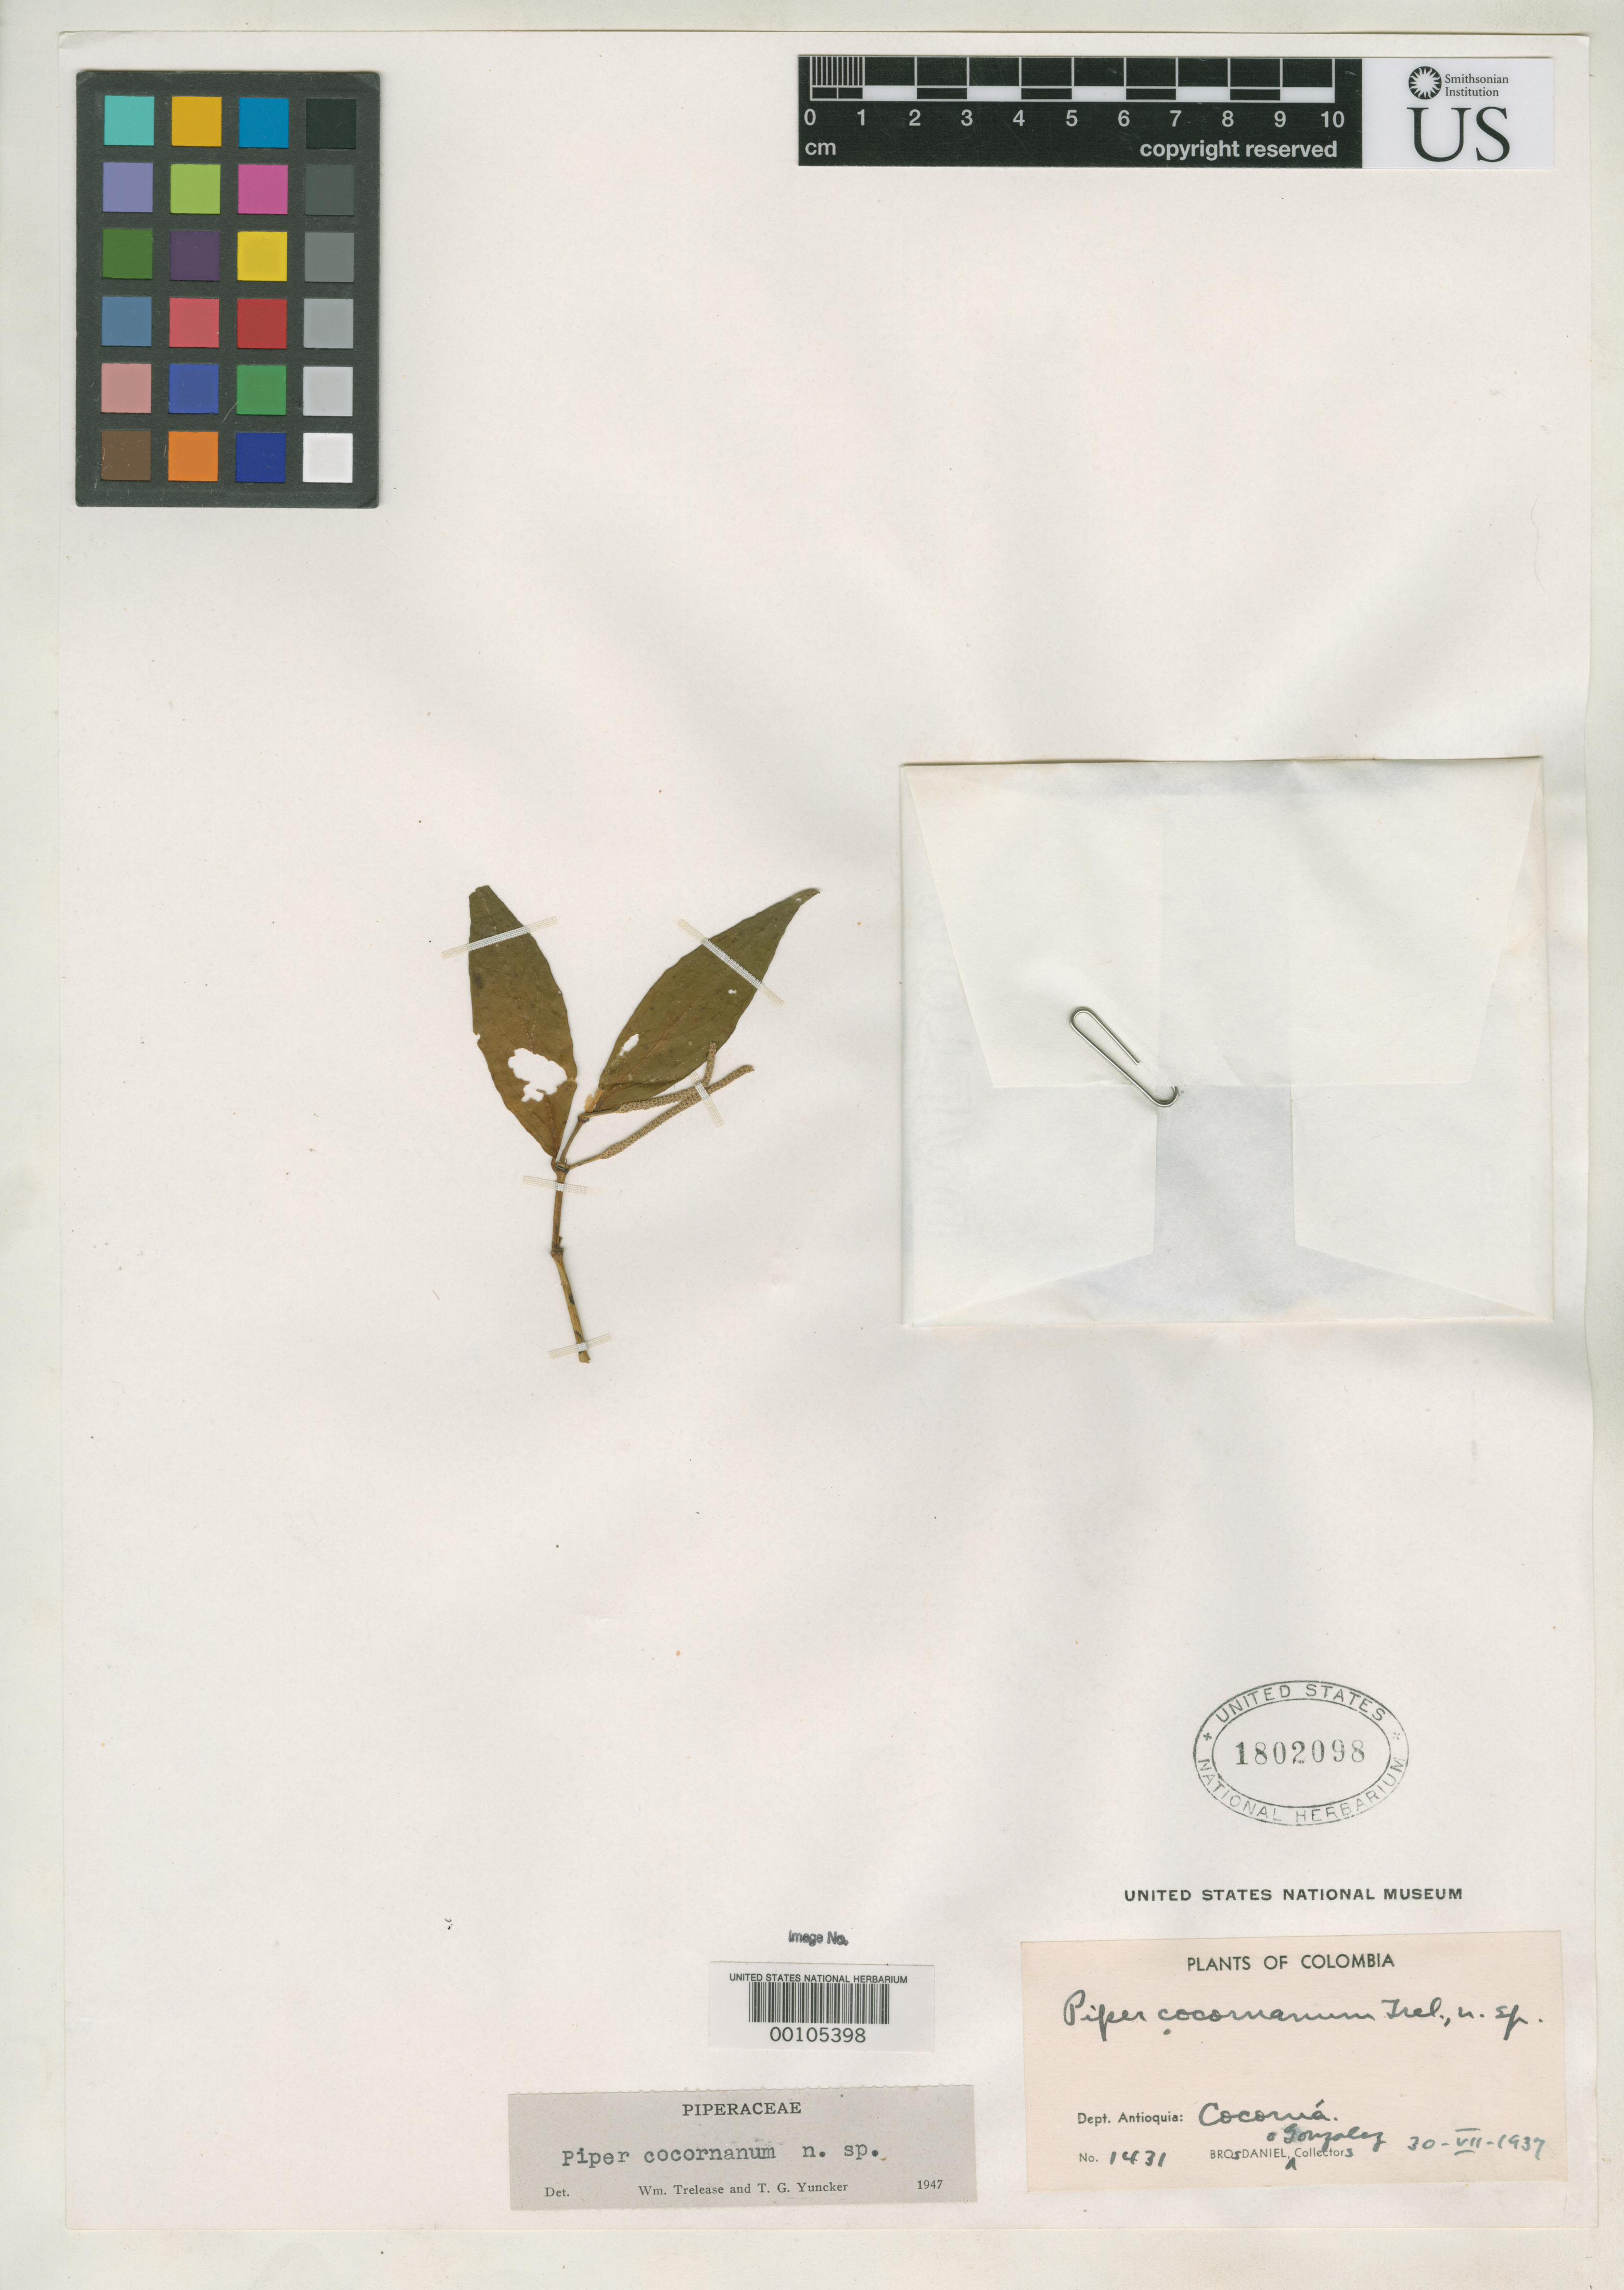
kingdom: Plantae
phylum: Tracheophyta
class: Magnoliopsida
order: Piperales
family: Piperaceae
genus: Piper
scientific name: Piper cocornanum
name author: Trel. & Yunck.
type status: Isotype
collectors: Bro. Daniel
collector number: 1431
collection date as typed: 30 Jul 1937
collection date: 1937-07-30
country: Colombia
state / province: Antioquia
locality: Cocorna.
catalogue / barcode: US 1802098